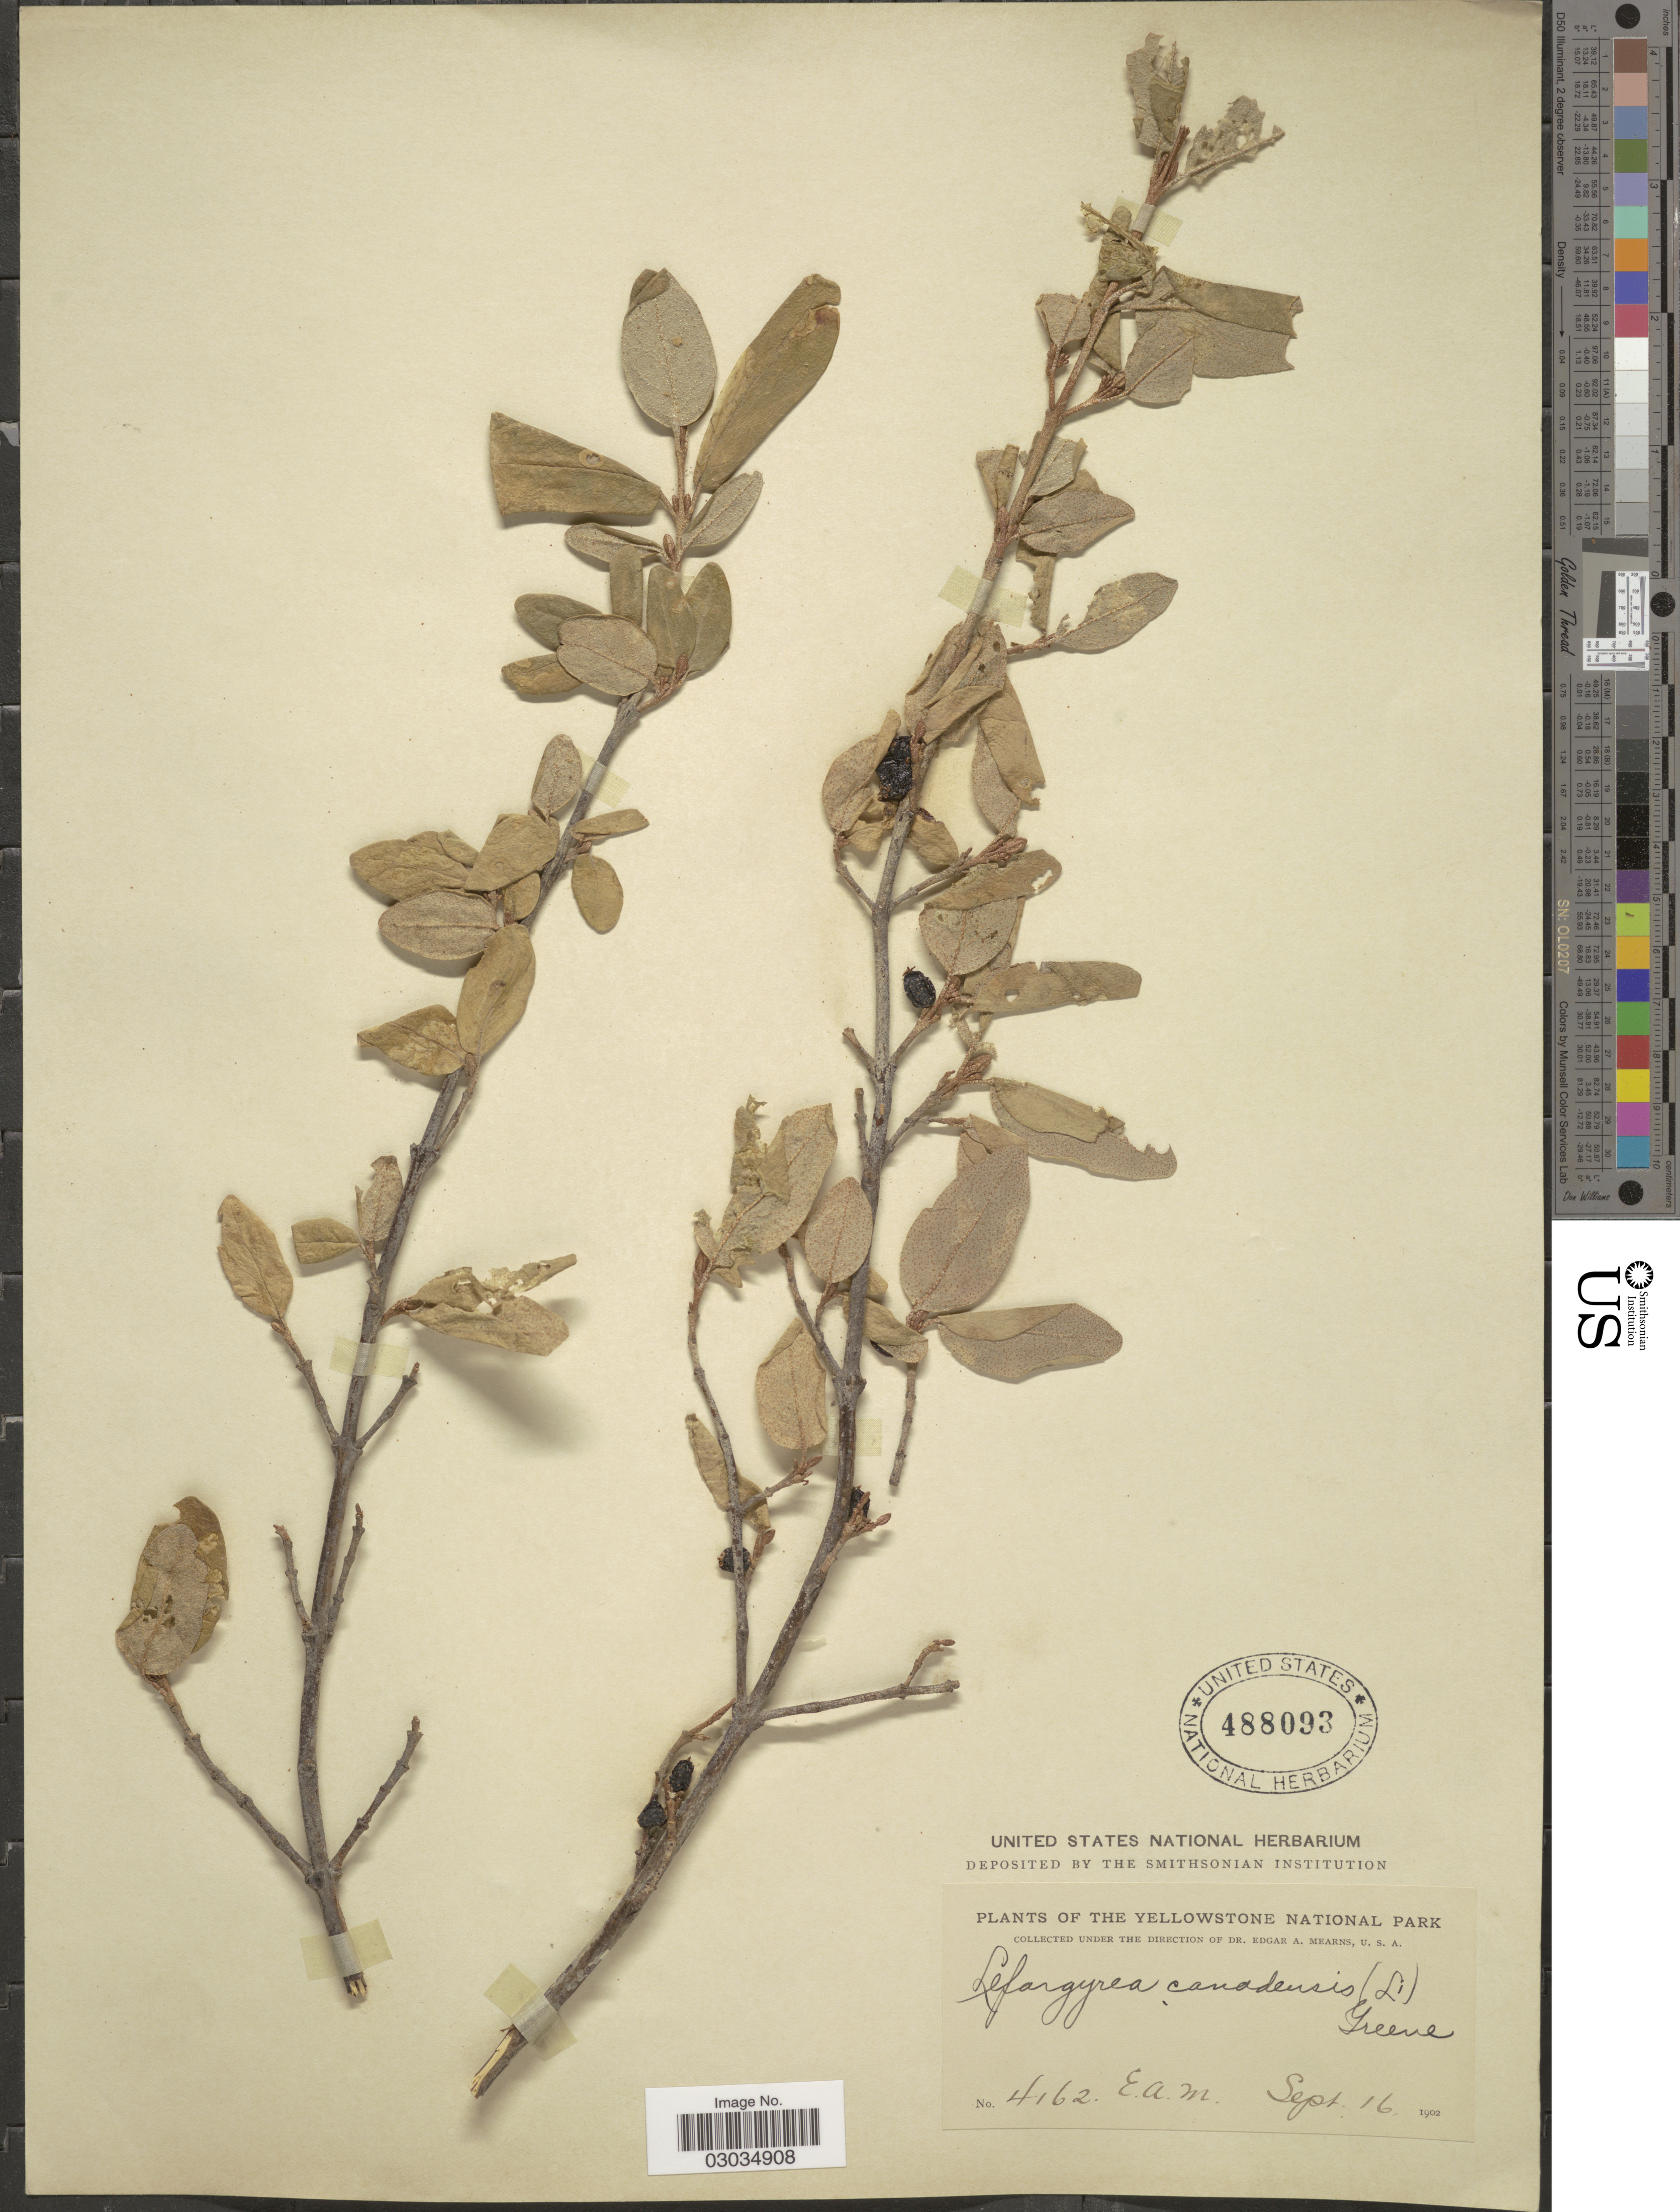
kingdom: Plantae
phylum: Tracheophyta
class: Magnoliopsida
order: Rosales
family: Elaeagnaceae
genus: Shepherdia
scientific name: Shepherdia canadensis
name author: (L.) Nutt.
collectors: E. A. Mearns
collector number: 4162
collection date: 1902-09-16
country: United States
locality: The Yellowstone National Park.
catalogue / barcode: US 488093